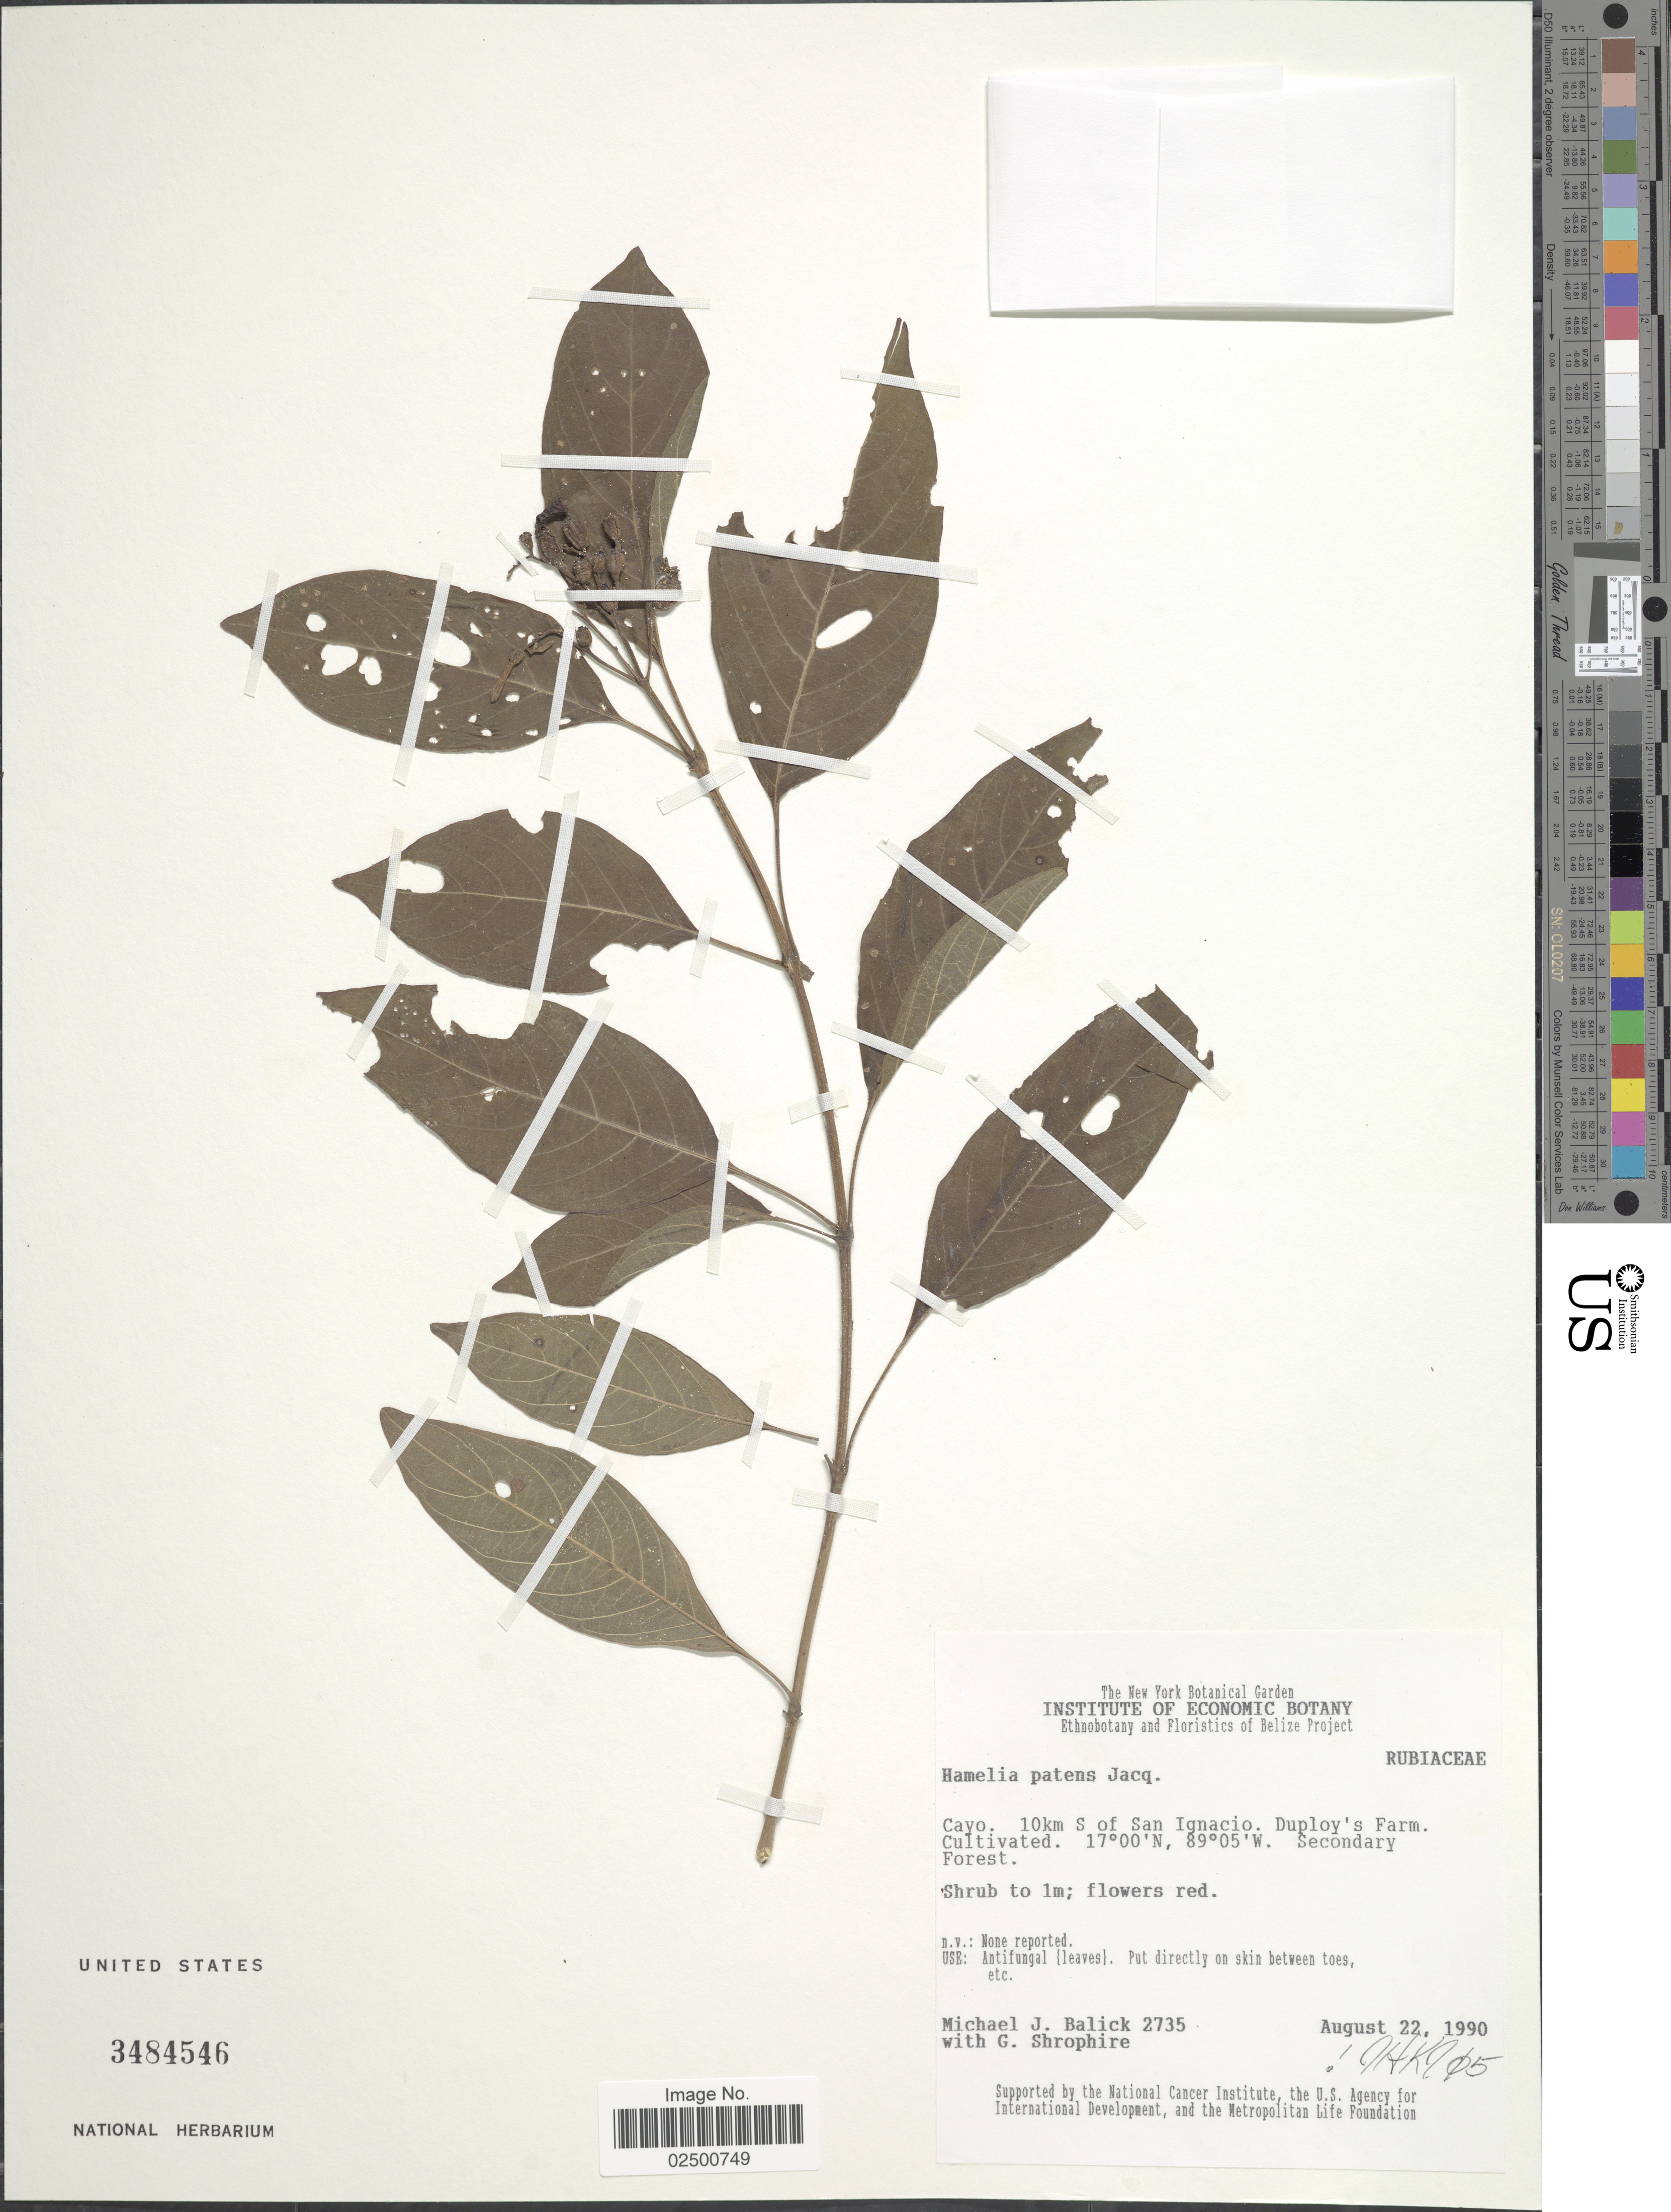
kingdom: Plantae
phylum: Tracheophyta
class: Magnoliopsida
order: Gentianales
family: Rubiaceae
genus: Hamelia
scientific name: Hamelia patens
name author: Jacq.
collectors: M. J. Balick & G. Shrophire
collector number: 2735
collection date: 1990-08-22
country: Belize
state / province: Cayo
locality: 10km S of San Ignacio. Duploy's Farm.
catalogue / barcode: US 3484546